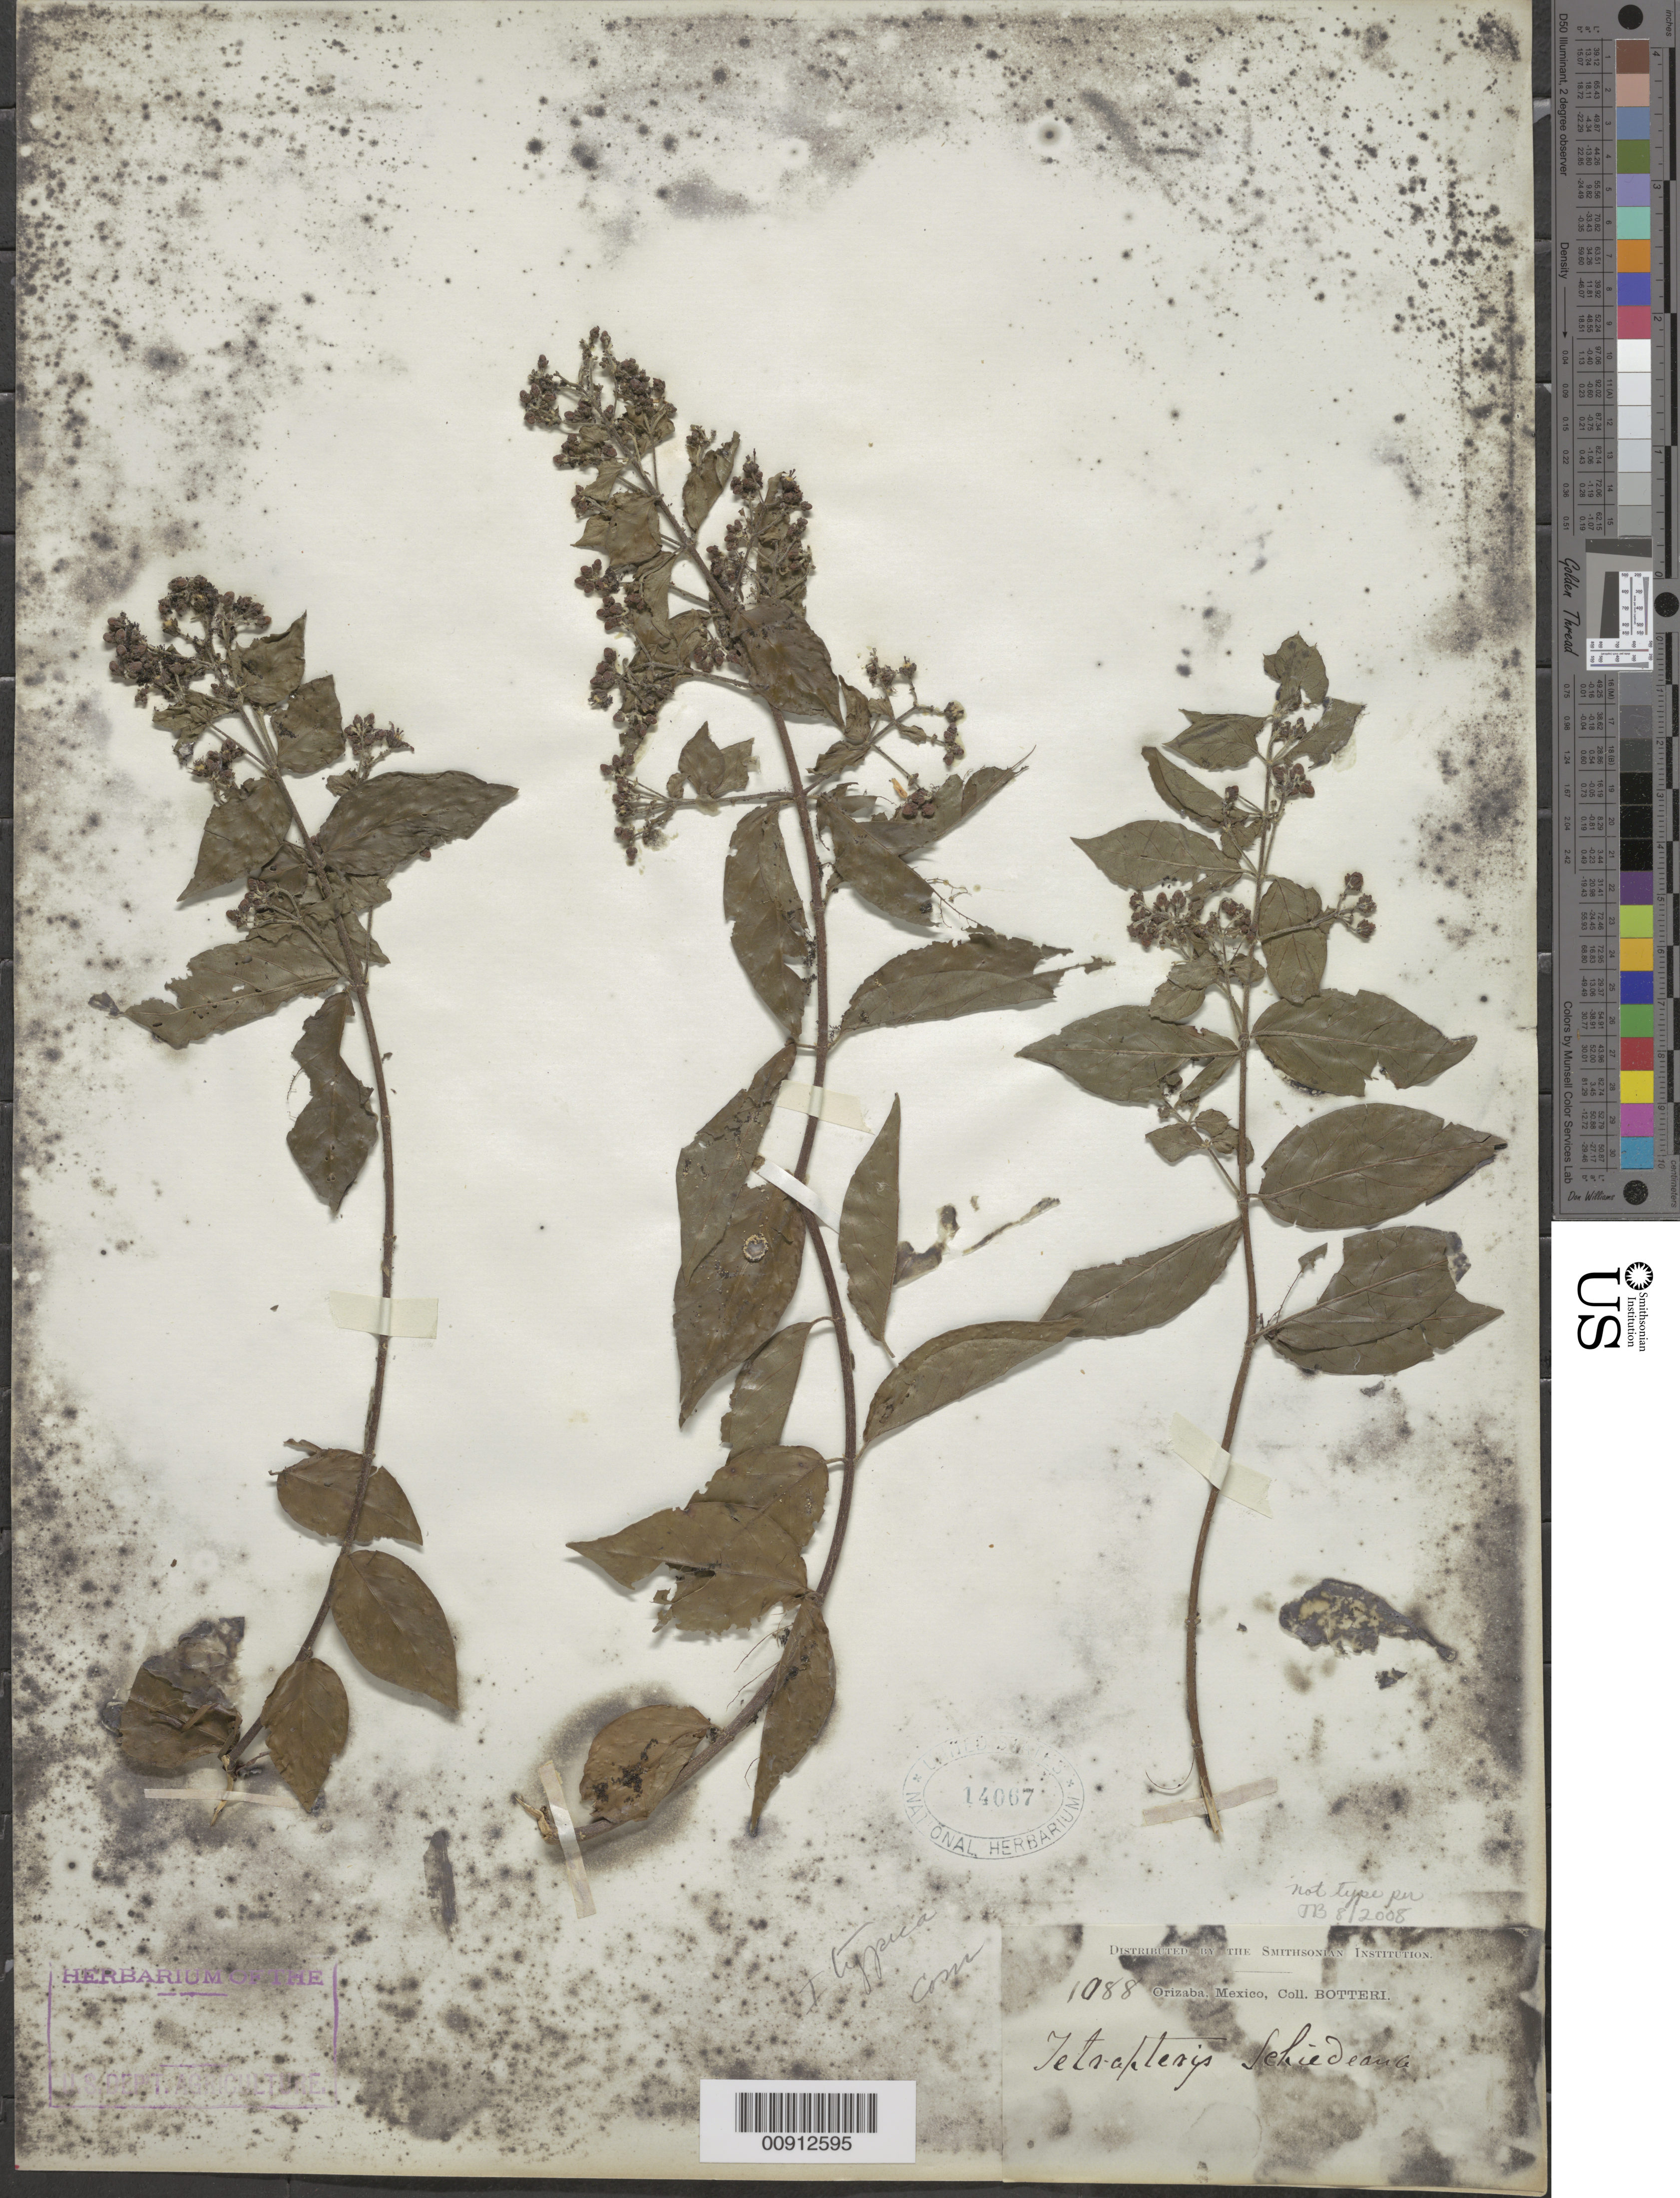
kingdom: Plantae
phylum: Tracheophyta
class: Magnoliopsida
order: Malpighiales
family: Malpighiaceae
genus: Tetrapterys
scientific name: Tetrapterys schiedeana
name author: Schltdl. & Cham.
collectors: M. Botteri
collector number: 1088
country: Mexico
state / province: Veracruz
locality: Orizaba.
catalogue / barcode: US 14067